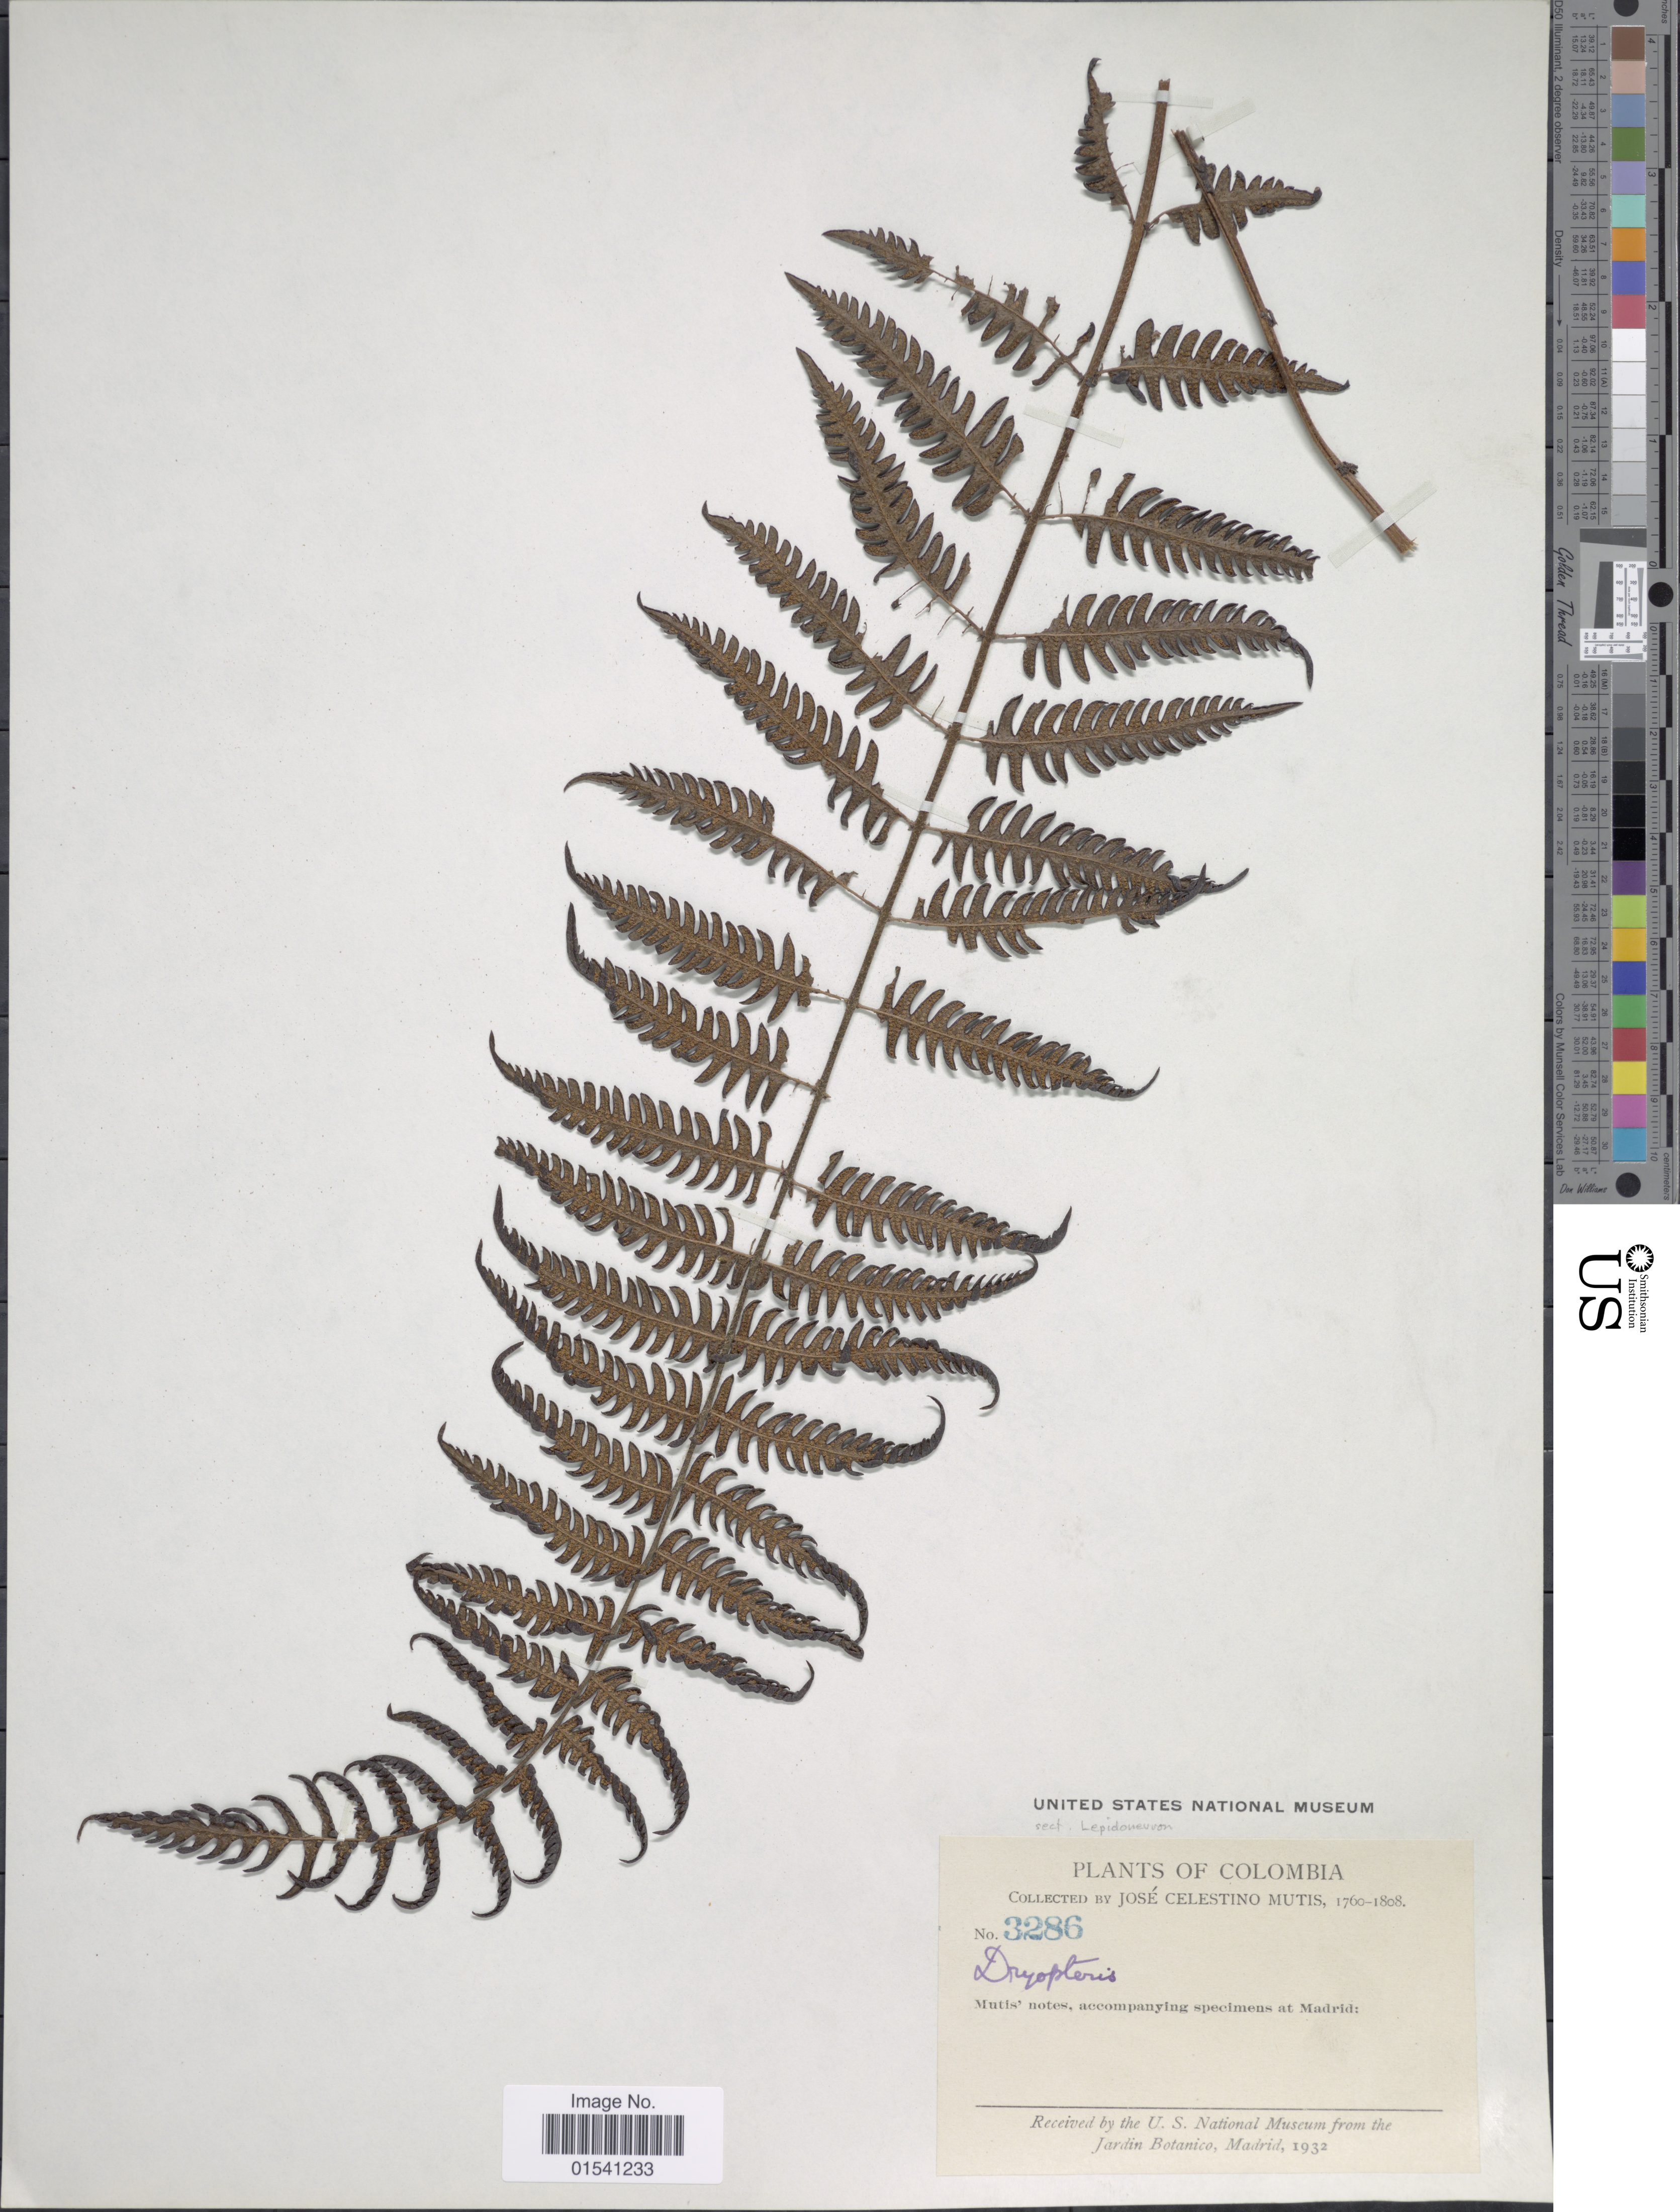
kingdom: Plantae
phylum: Tracheophyta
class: Polypodiopsida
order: Polypodiales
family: Thelypteridaceae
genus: Amauropelta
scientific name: Amauropelta sp.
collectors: J. C. B. Mutis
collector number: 3286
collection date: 1760/1808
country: Colombia